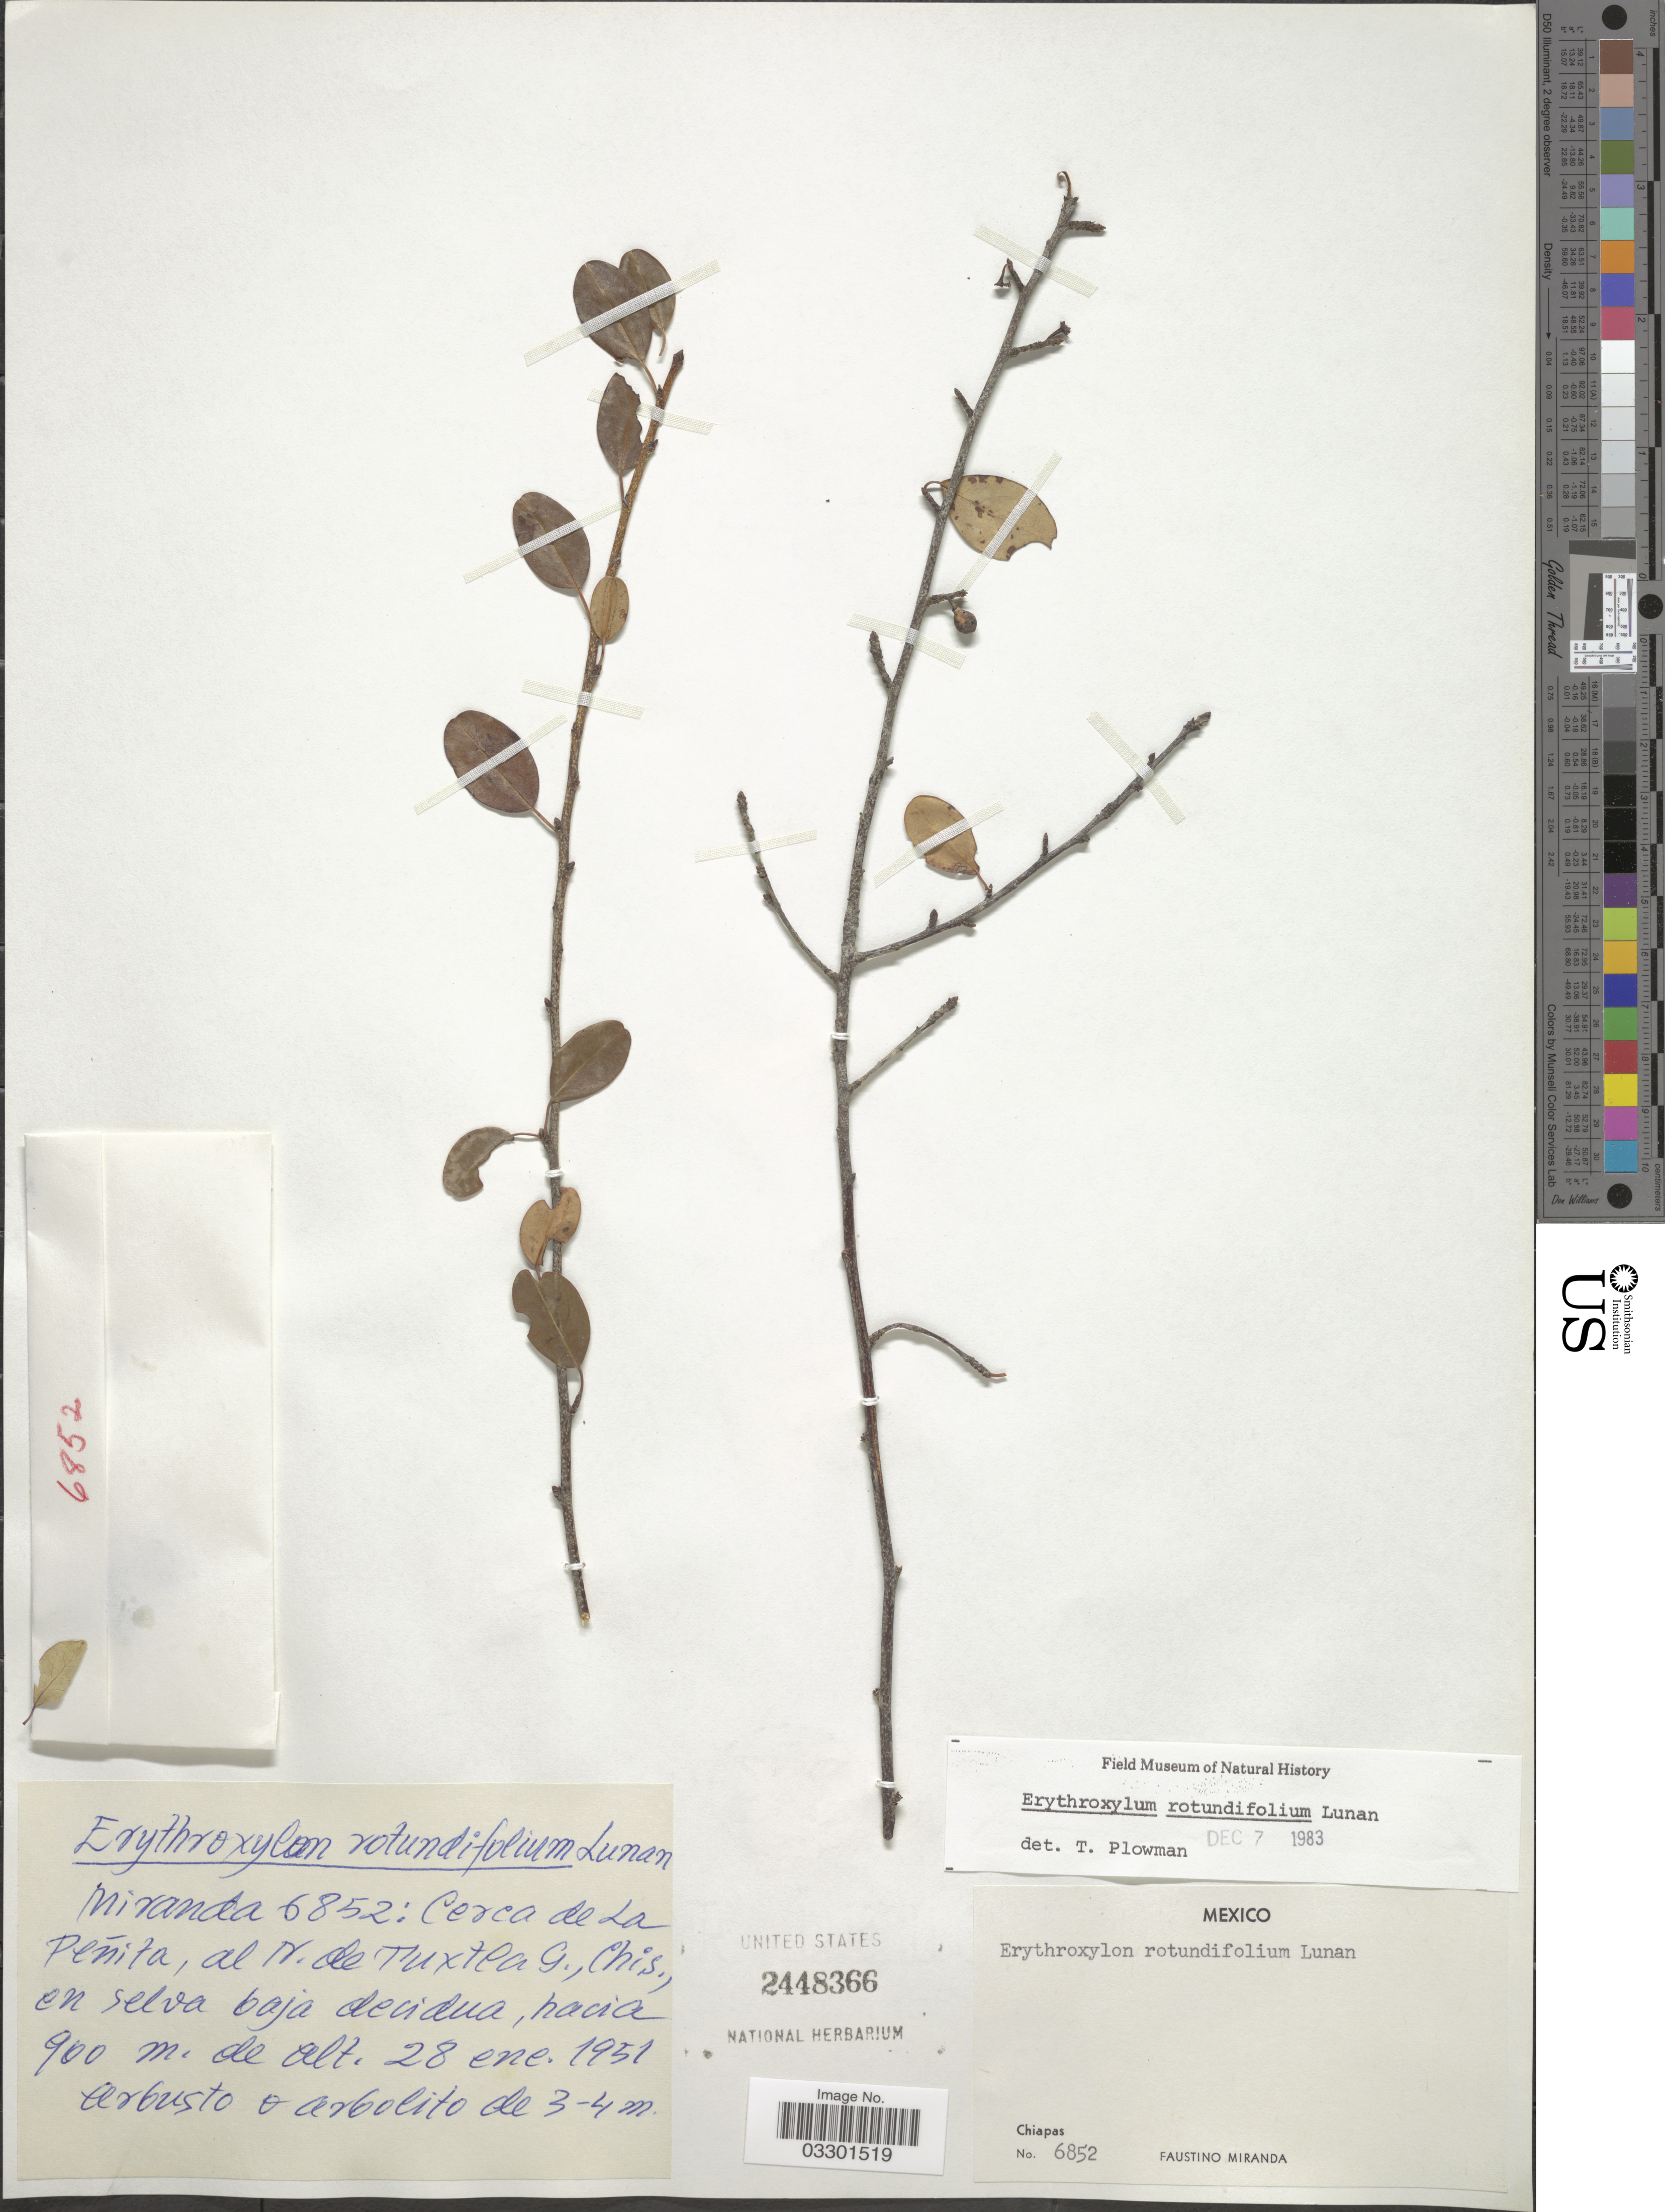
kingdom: Plantae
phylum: Tracheophyta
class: Magnoliopsida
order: Malpighiales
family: Erythroxylaceae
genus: Erythroxylum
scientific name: Erythroxylum rotundifolium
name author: Lunan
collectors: F. Miranda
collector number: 6852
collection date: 1951-01-28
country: Mexico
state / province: Chiapas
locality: Cerca de La Pénita, al N. de Tuxtla G.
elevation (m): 900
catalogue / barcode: US 2448366